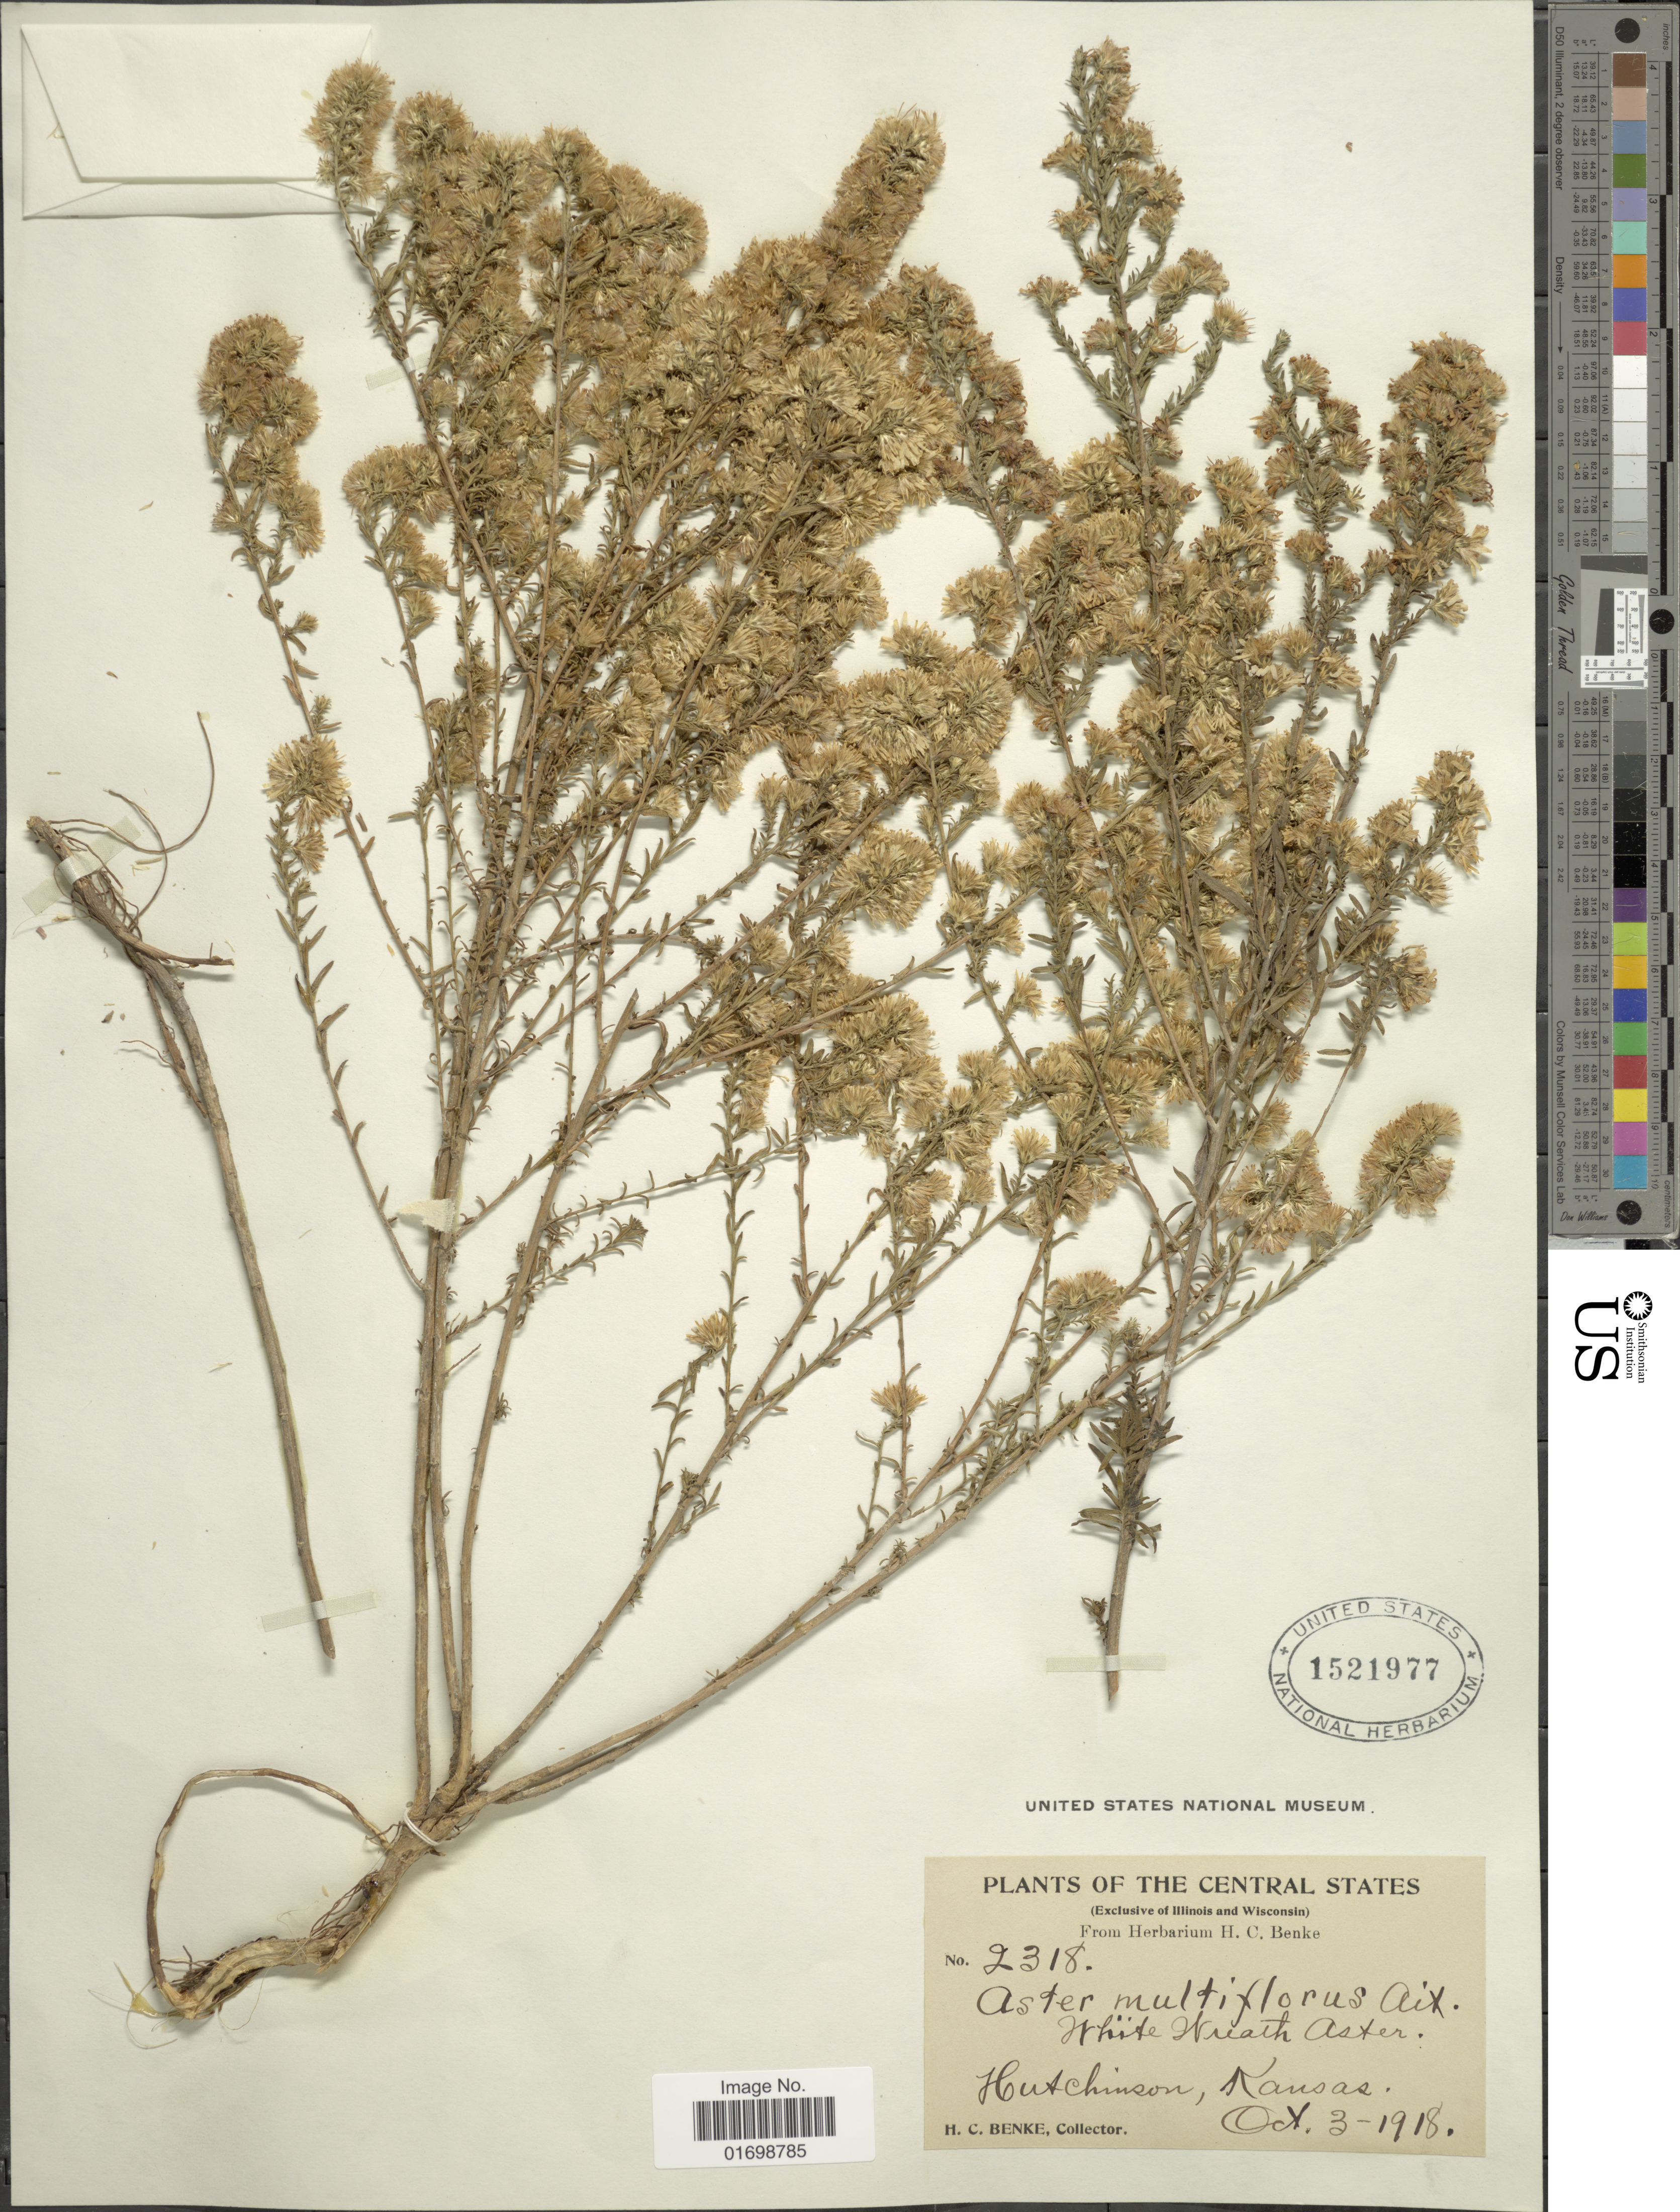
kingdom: Plantae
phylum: Tracheophyta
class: Magnoliopsida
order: Asterales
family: Asteraceae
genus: Symphyotrichum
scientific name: Symphyotrichum ericoides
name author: (L.) G.L. Nesom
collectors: H. Benke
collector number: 2318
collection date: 1918-10-03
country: United States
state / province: Kansas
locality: Central States, Hutchinson.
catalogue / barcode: US 1521977